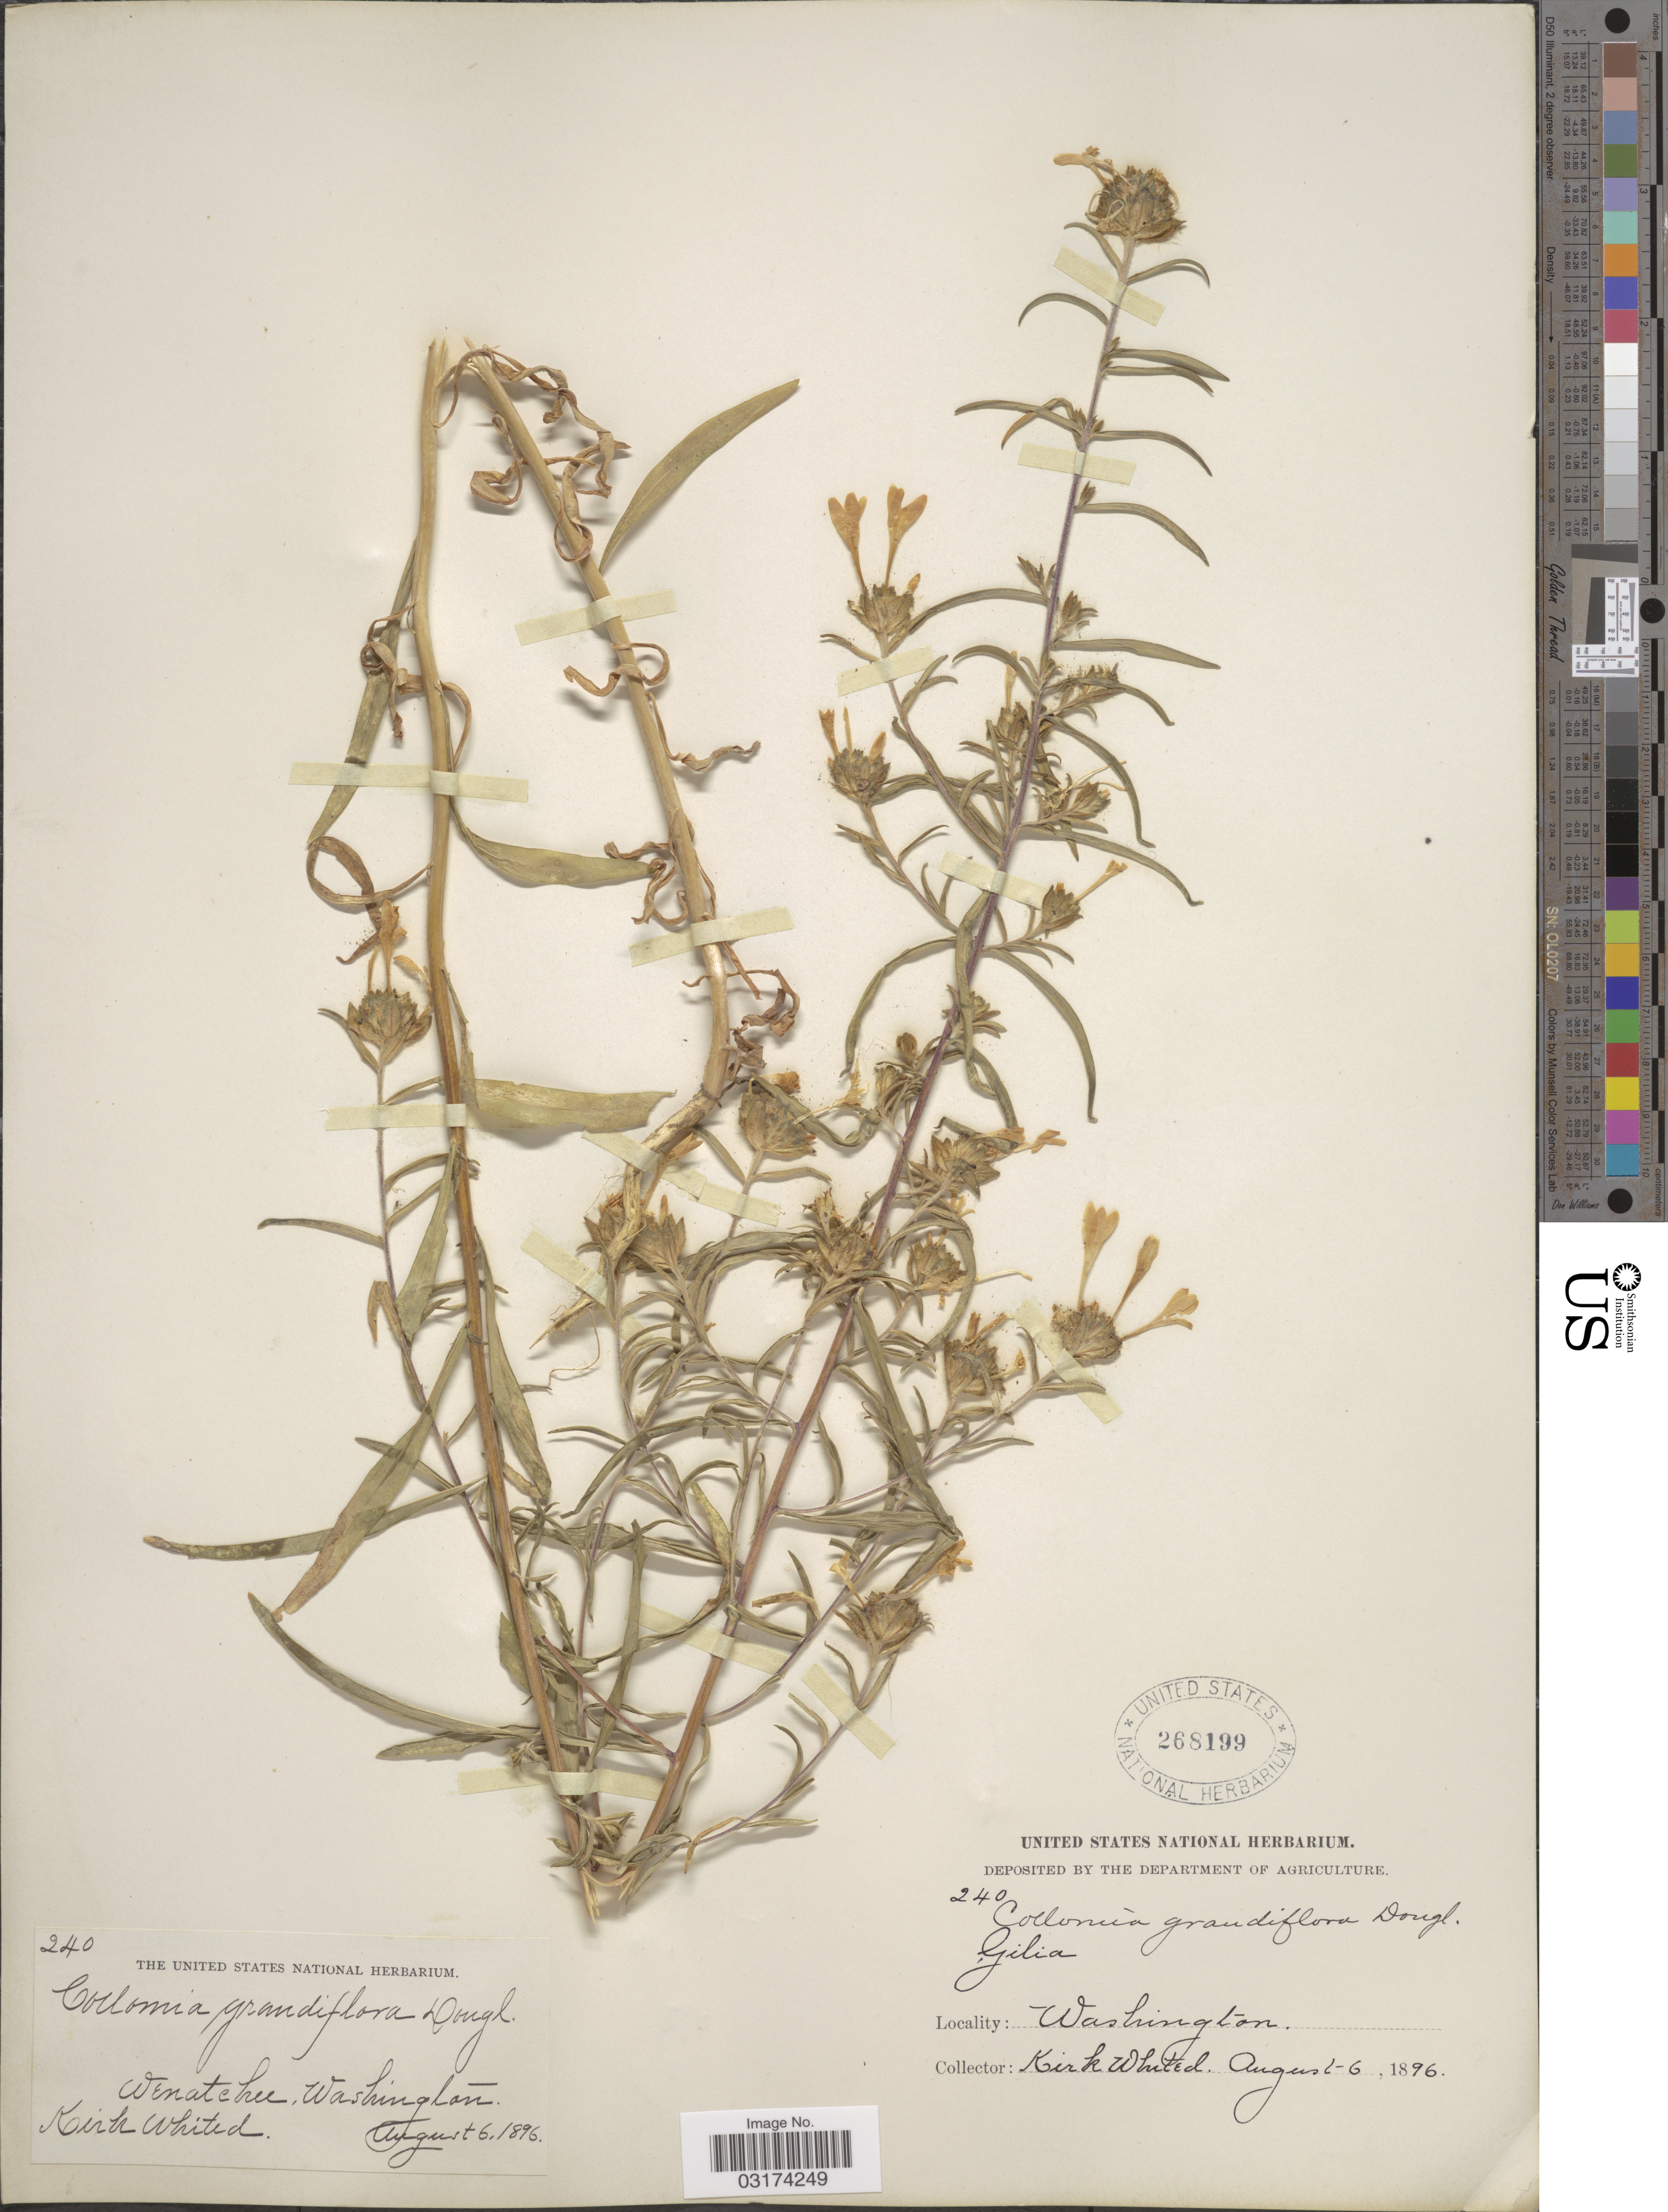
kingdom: Plantae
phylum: Tracheophyta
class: Magnoliopsida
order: Ericales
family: Polemoniaceae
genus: Collomia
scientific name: Collomia grandiflora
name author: Douglas ex Lindl.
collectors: K. Whited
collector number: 240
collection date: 1896-08-06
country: United States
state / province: Washington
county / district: Chelan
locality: Washington. Wenatchee.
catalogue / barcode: US 268199